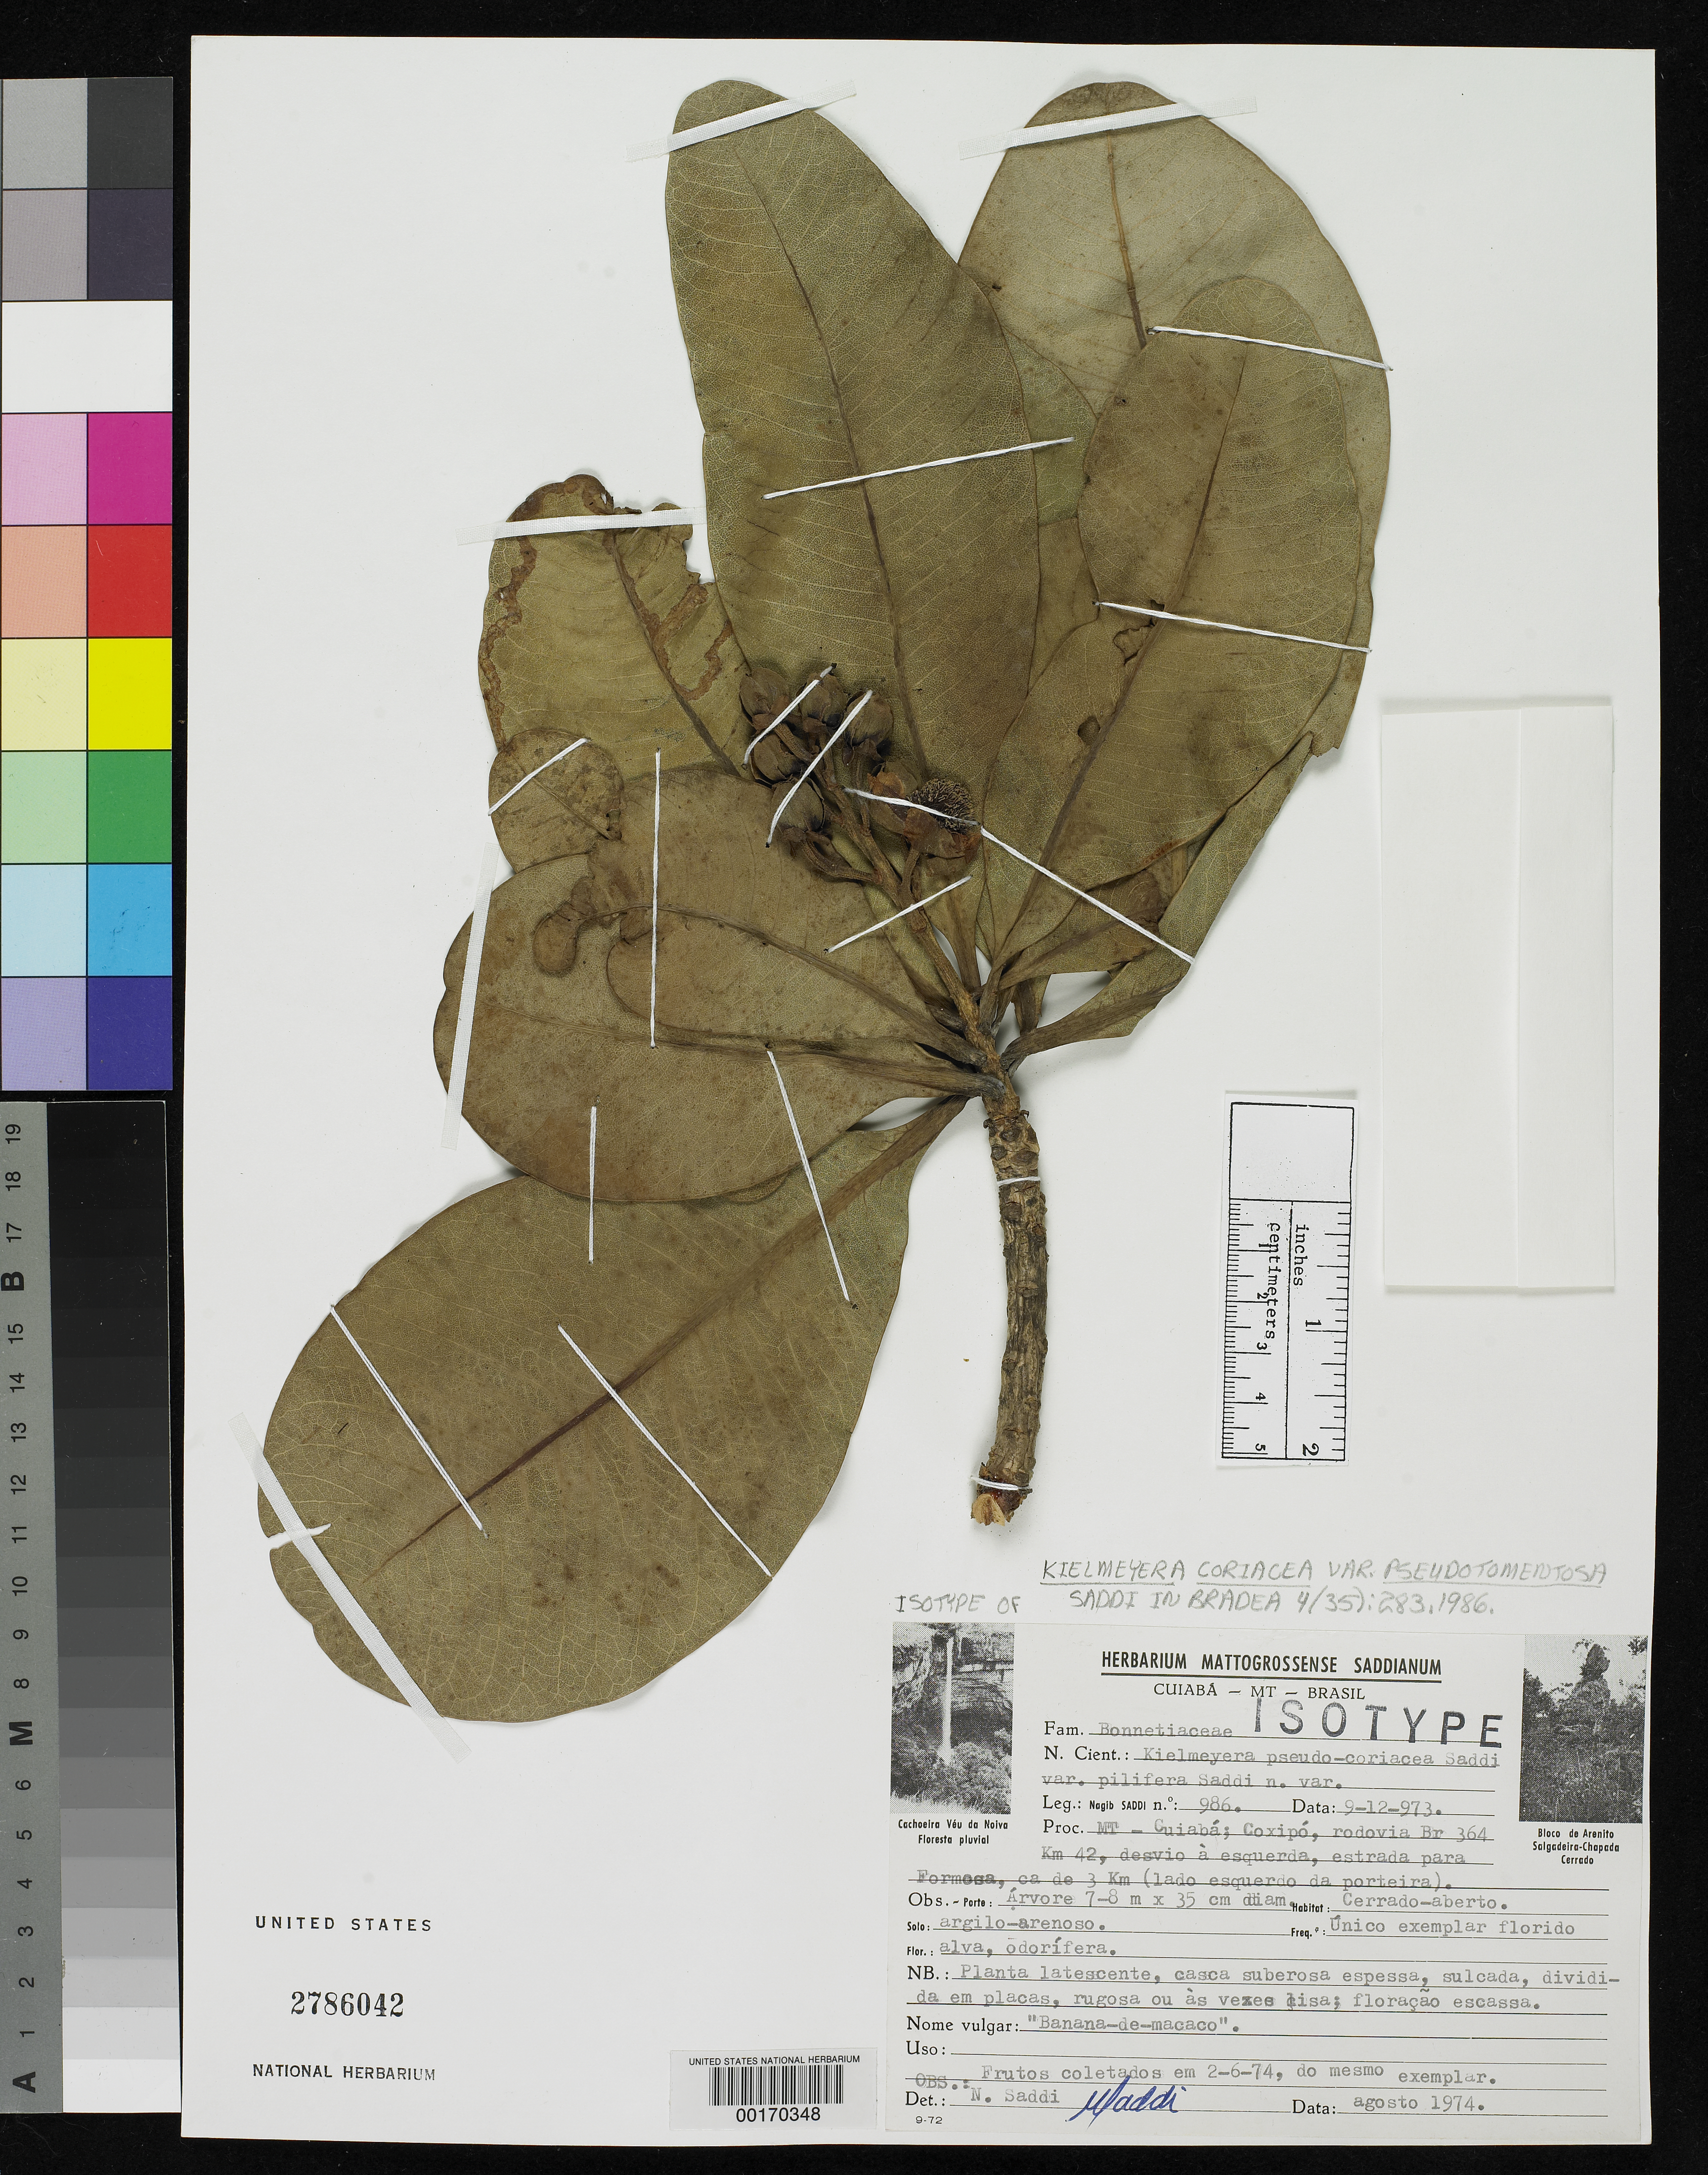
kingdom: Plantae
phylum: Tracheophyta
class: Magnoliopsida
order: Malpighiales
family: Calophyllaceae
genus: Kielmeyera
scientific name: Kielmeyera coriacea var. pseudotomentosa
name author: Saddi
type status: Isotype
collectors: N. Saddi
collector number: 986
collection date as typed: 09 Dec 1973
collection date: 1973-12-09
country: Brazil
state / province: Mato Grosso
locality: Cuiaba, Coxipo, Rodovia BR 364, km 42, Desvio a Esquerda, estrada Para Formosa, ca de 3 km, Lado Esquerda da Porteira.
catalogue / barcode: US 2786042